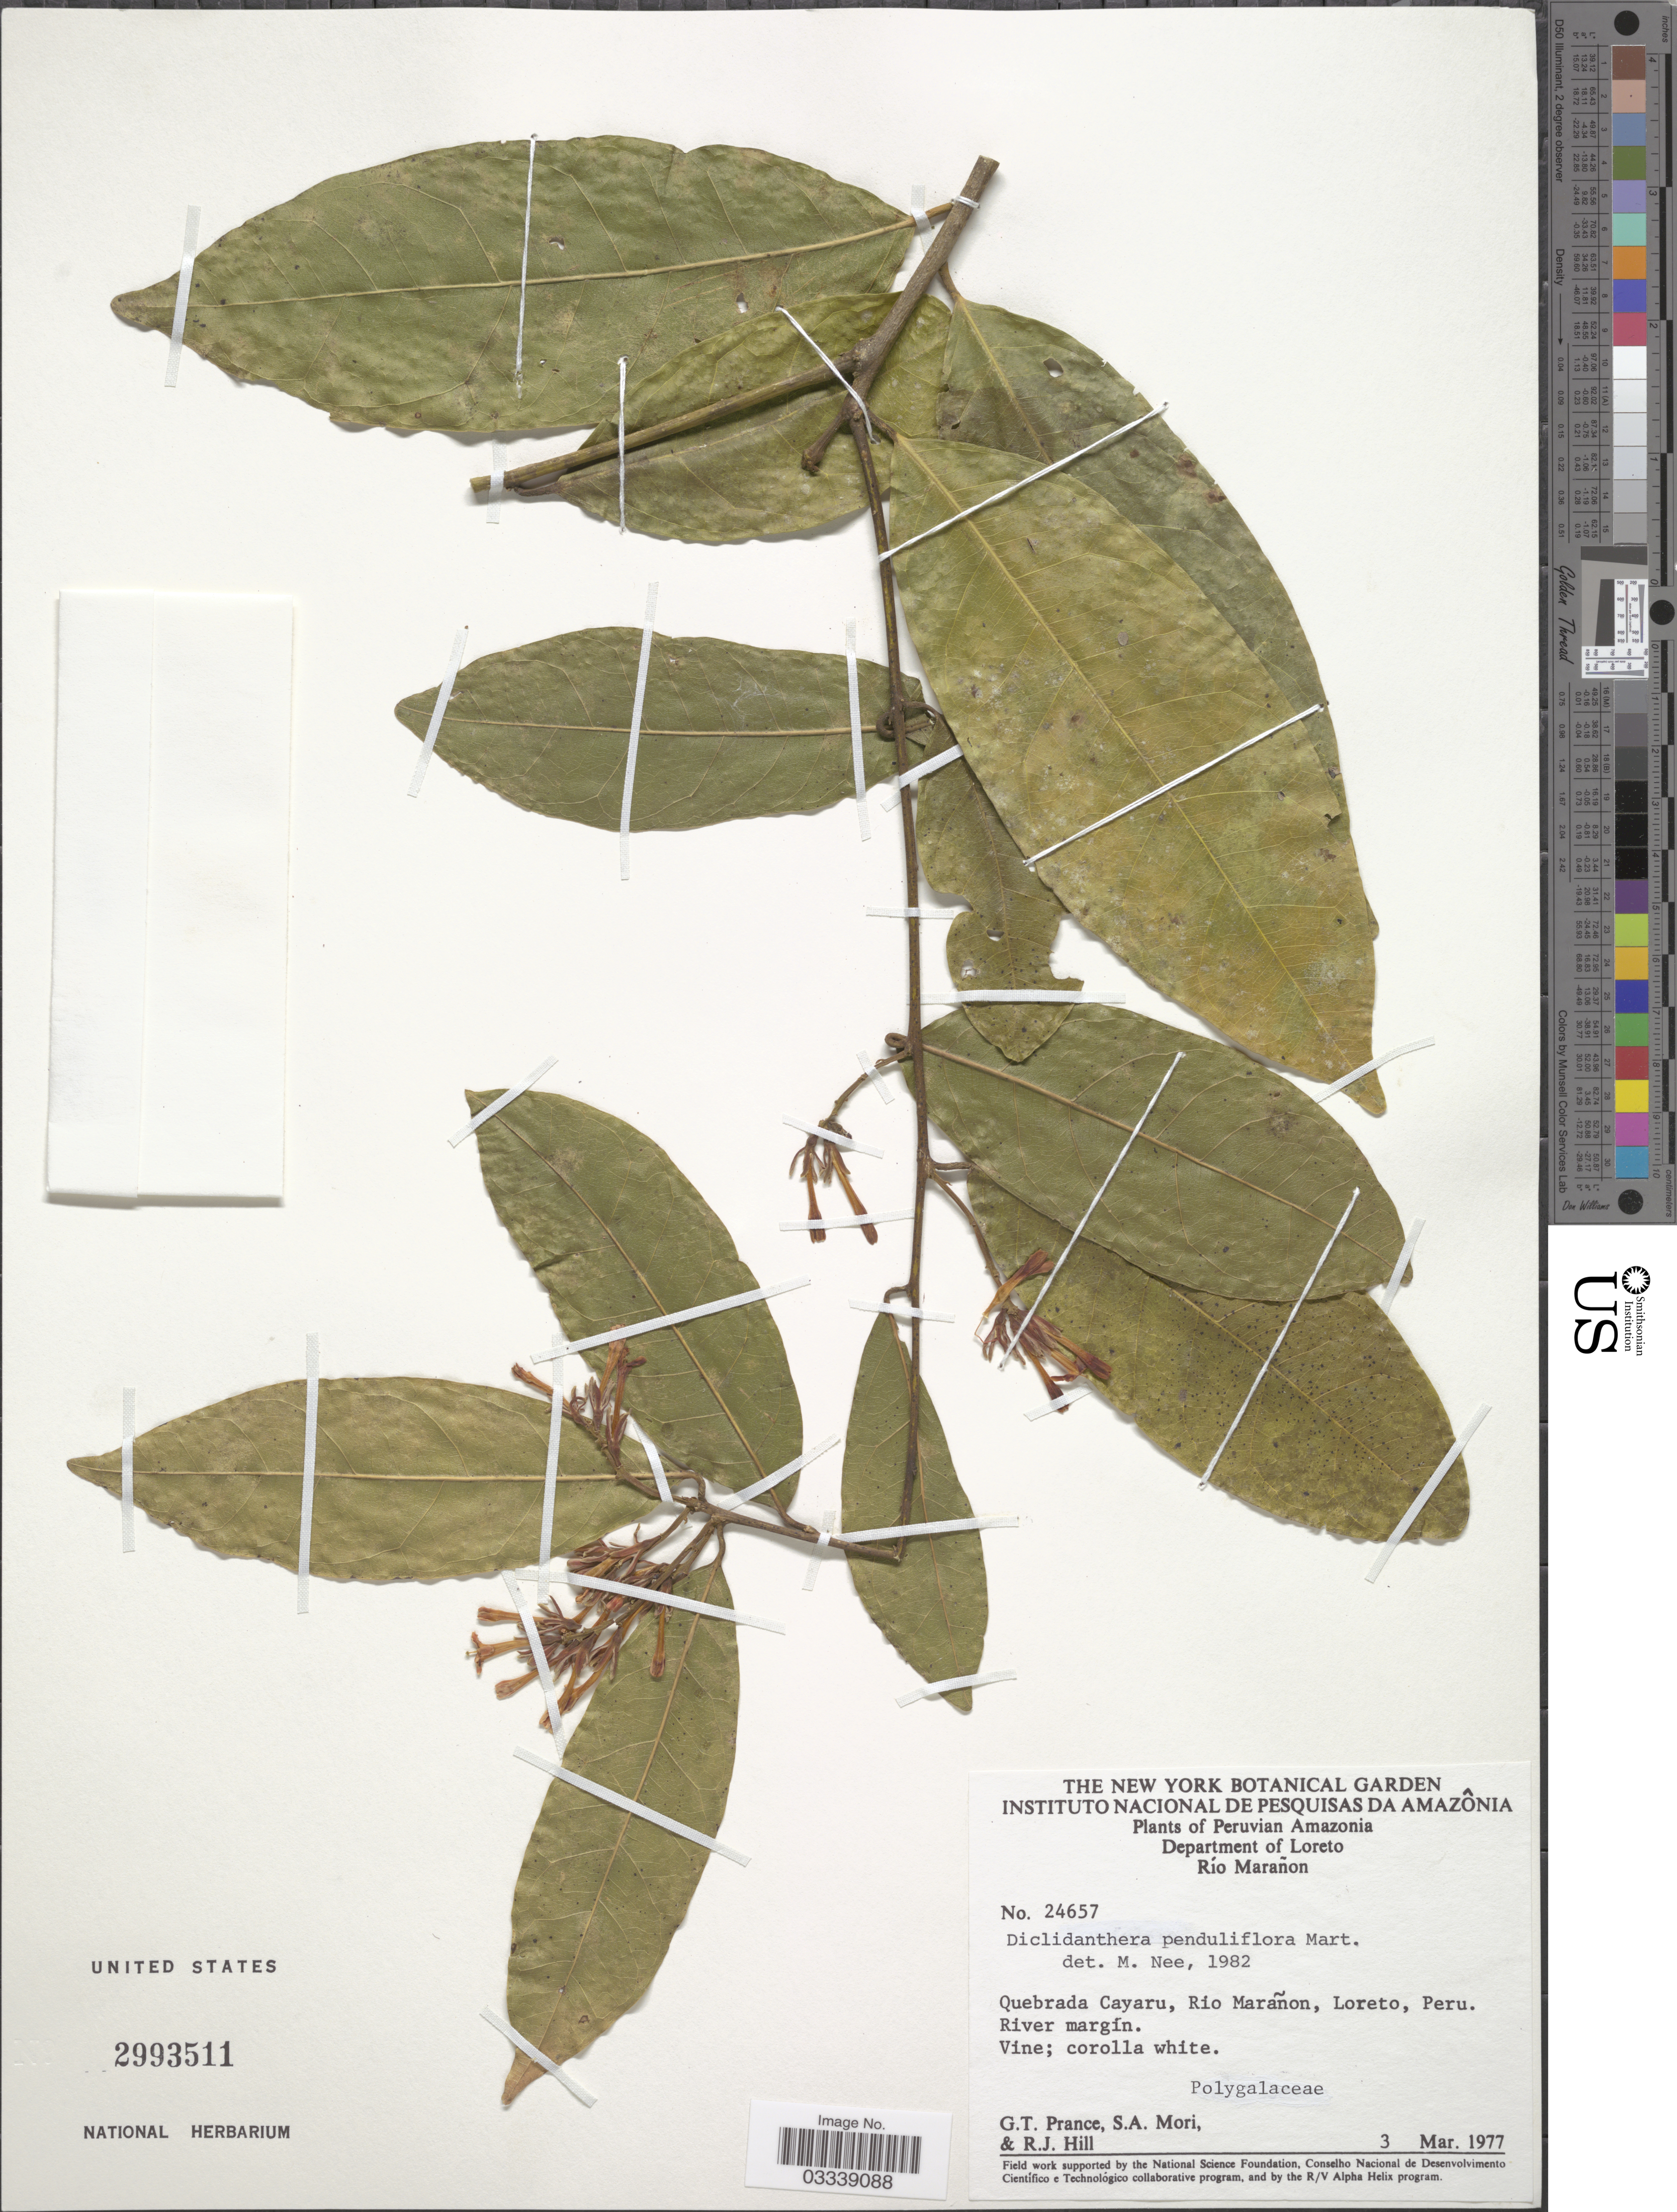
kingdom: Plantae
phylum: Tracheophyta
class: Magnoliopsida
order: Fabales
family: Polygalaceae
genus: Diclidanthera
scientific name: Diclidanthera penduliflora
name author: Mart.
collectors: G. T. Prance, S. Mori & R. J. Hill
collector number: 24657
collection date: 1977-03-03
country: Peru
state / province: Loreto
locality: Peruvian Amazonia. Department of Loreto. Río Marañon. Quebrada Cayaru.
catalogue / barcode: US 2993511